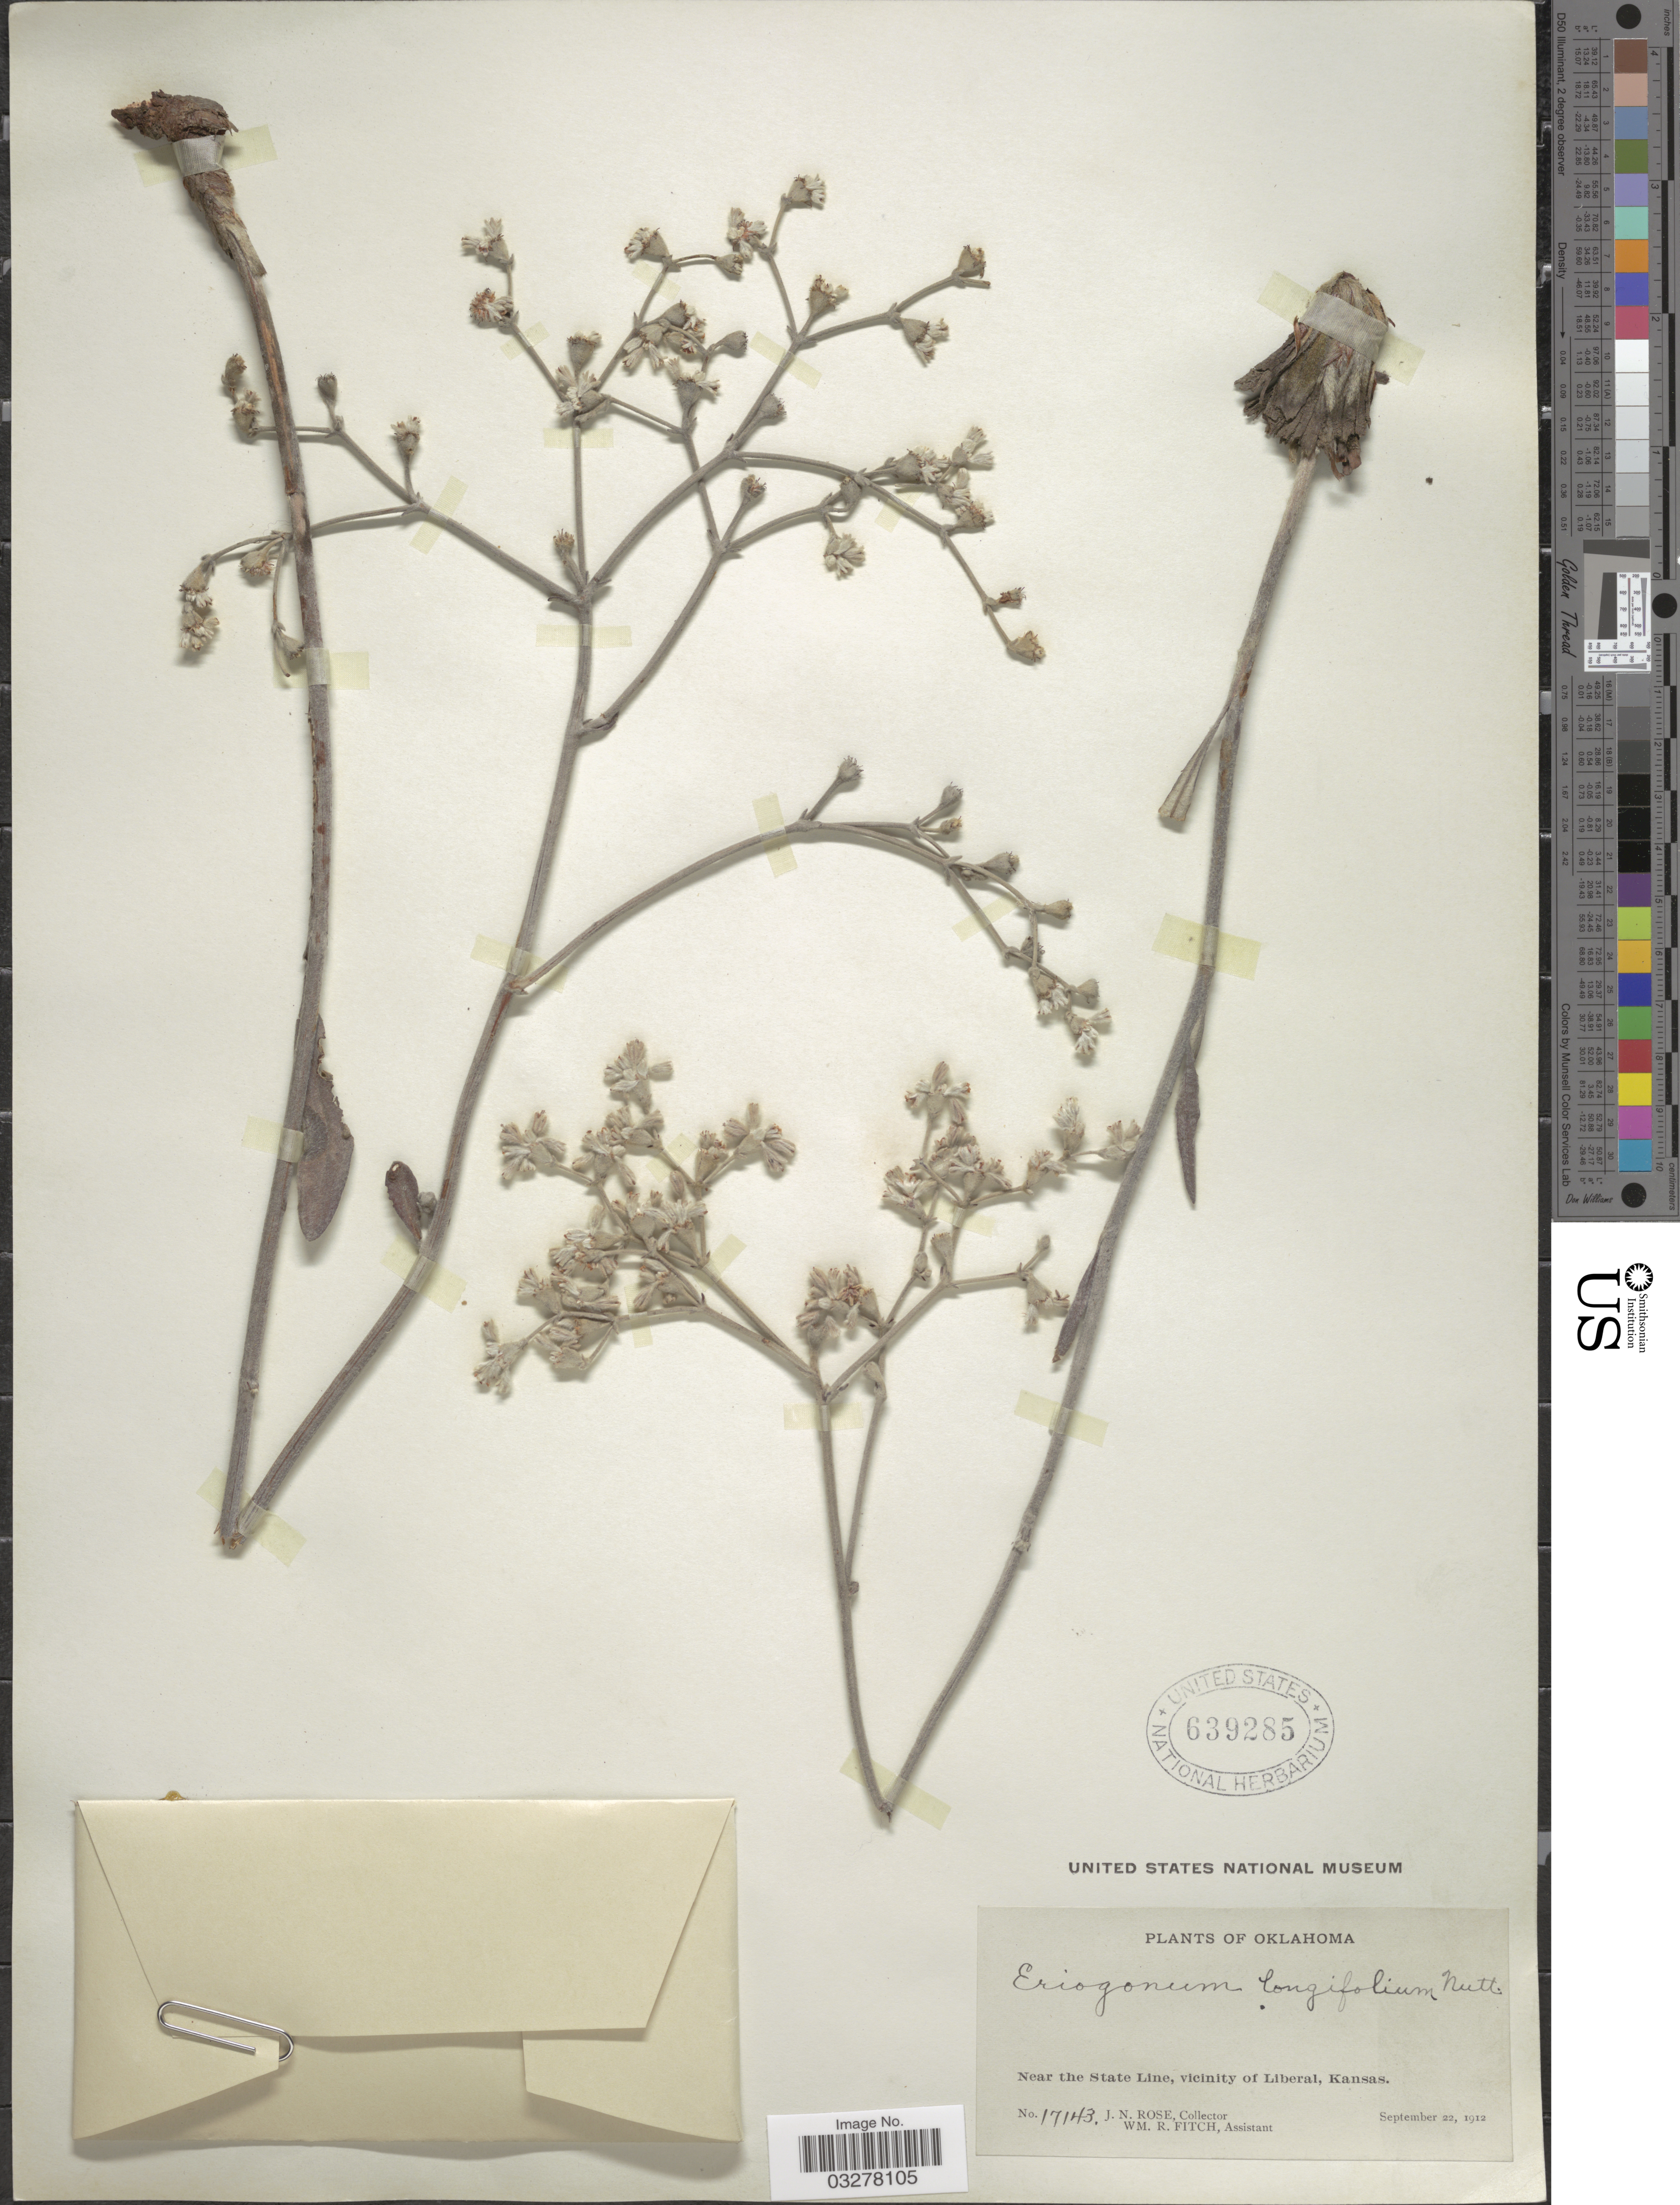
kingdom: Plantae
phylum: Tracheophyta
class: Magnoliopsida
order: Caryophyllales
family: Polygonaceae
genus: Eriogonum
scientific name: Eriogonum longifolium var. lindheimeri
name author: Gand.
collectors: J. N. Rose & W. R. Fitch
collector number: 17143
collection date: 1912-09-22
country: United States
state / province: Kansas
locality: Near the State Line, vicinity of Liberal.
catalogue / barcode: US 639285